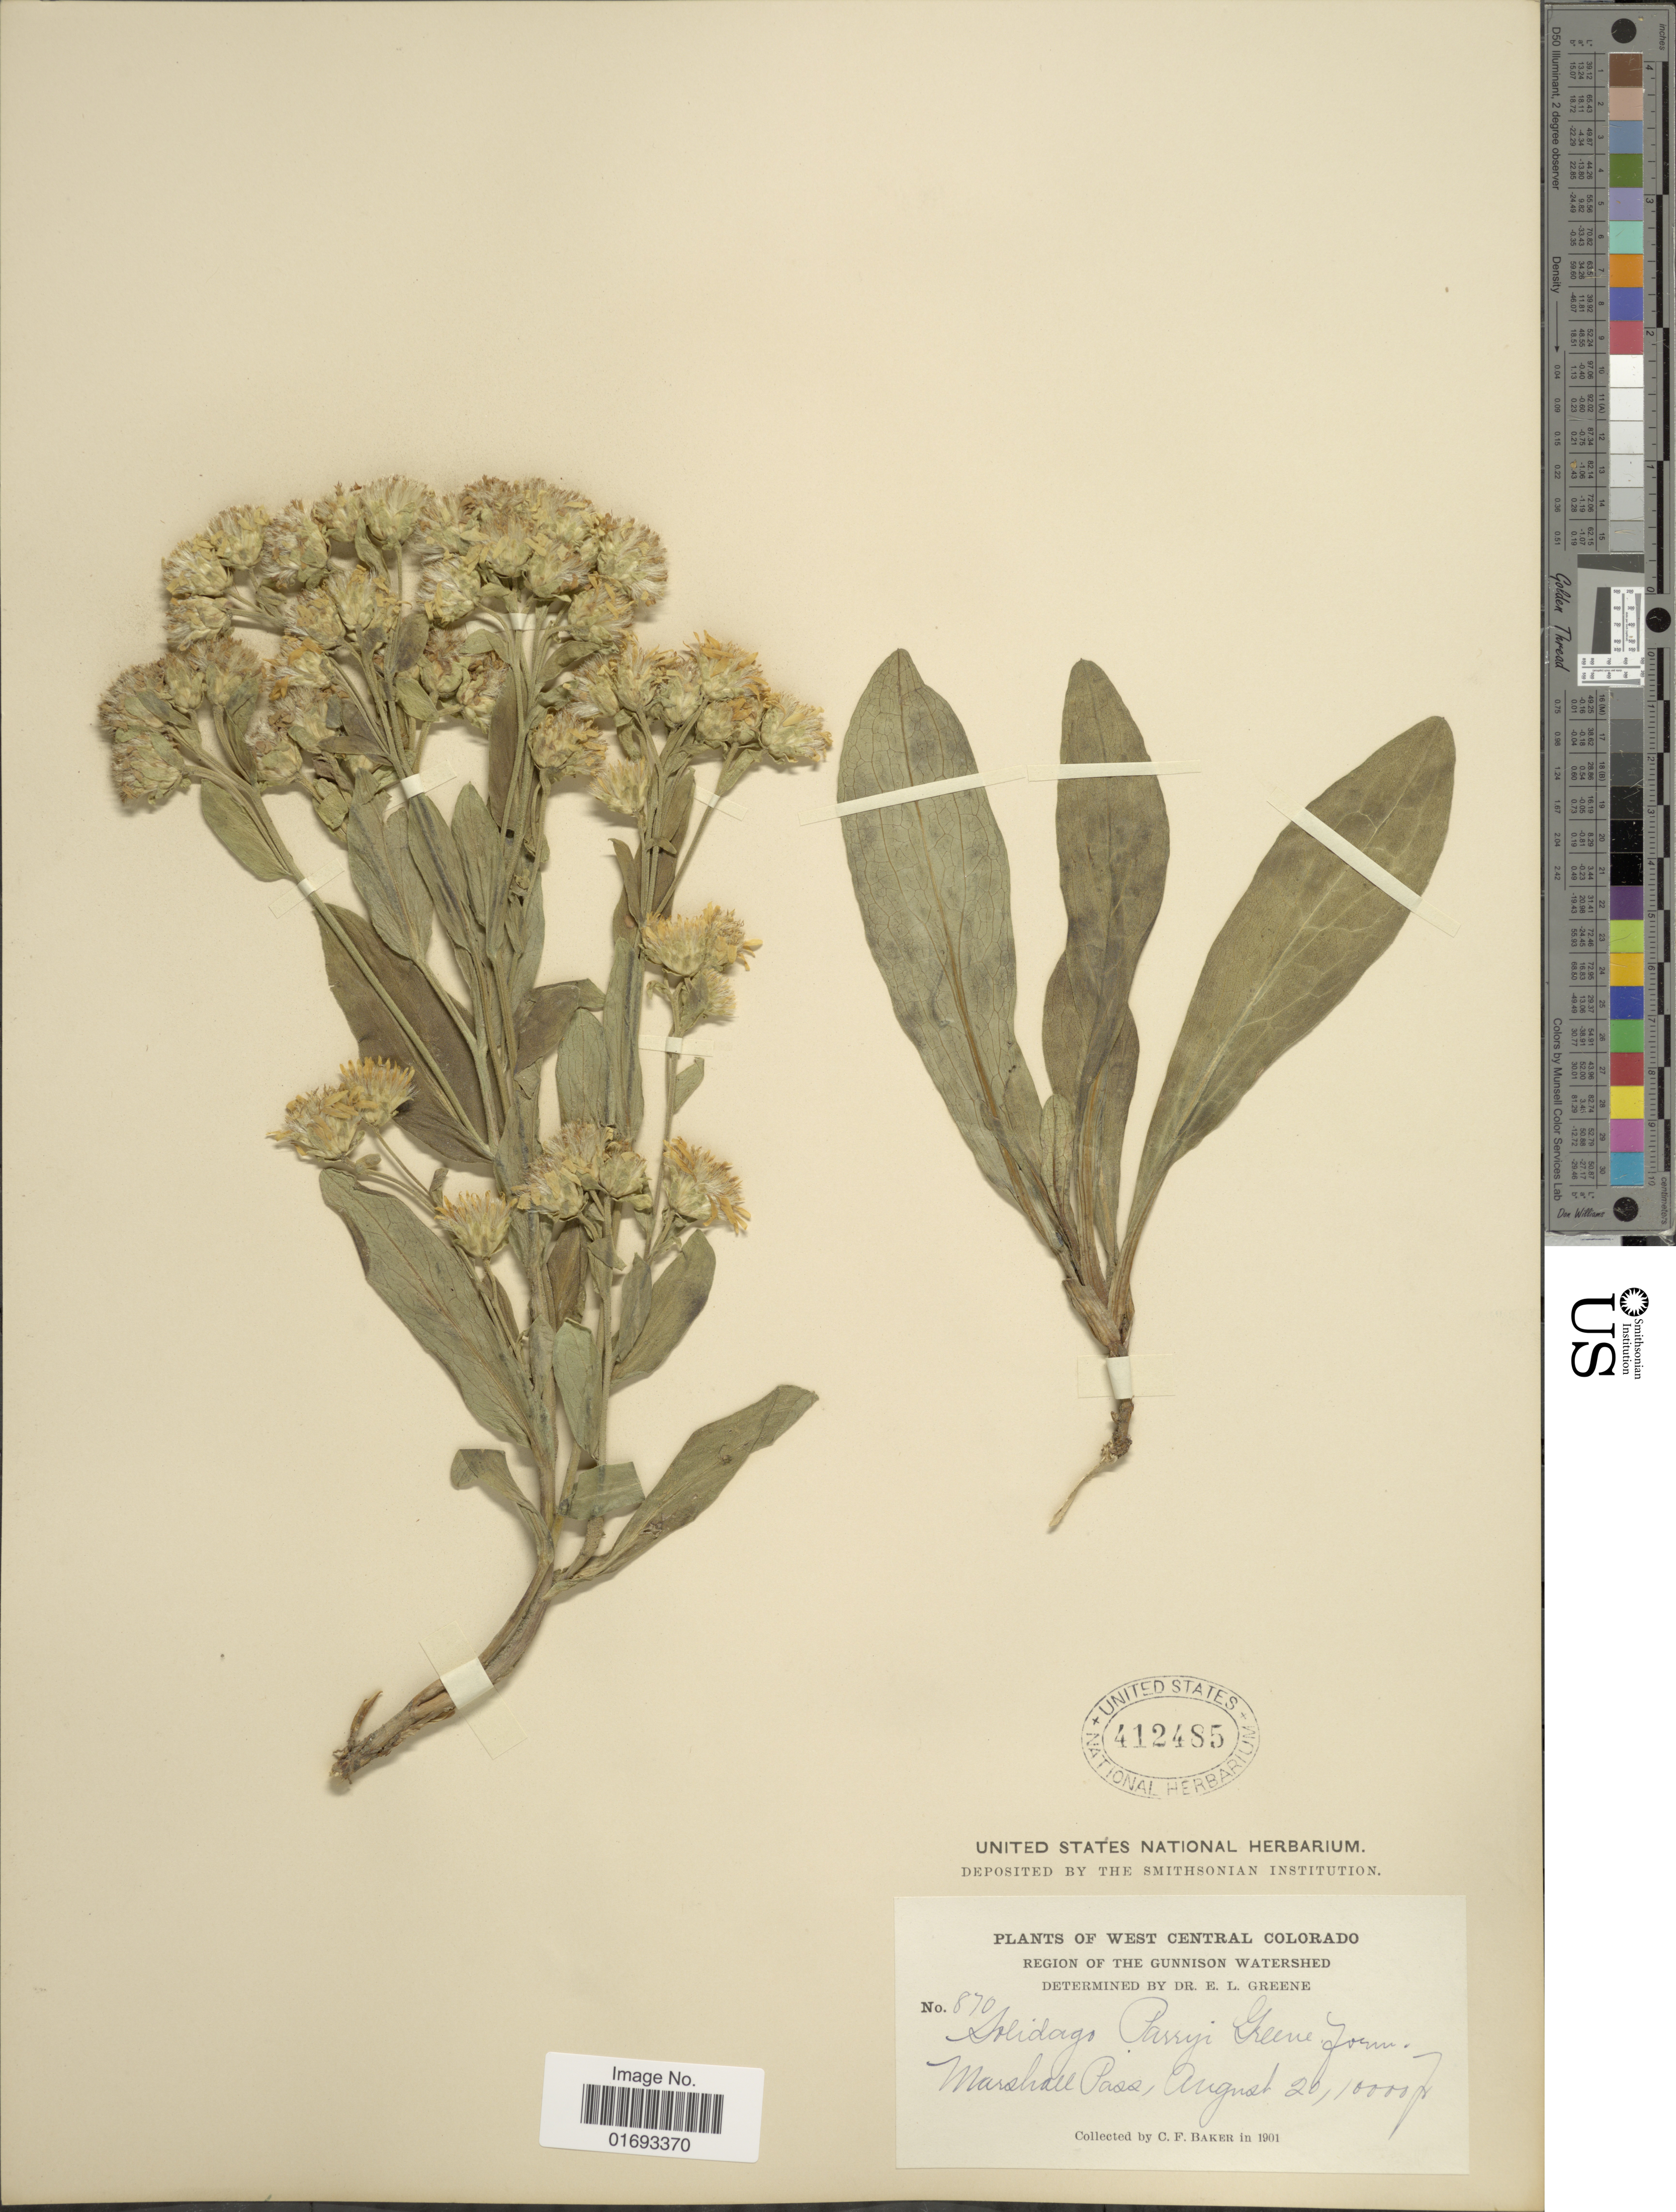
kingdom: Plantae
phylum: Tracheophyta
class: Magnoliopsida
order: Asterales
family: Asteraceae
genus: Oreochrysum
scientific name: Oreochrysum parryi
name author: (A. Gray) Rydb.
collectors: C. F. Baker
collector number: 870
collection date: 1901-08-20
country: United States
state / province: Colorado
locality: West Central Colorado, region of the Gunnison Watershed, Marshall Pass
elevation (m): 3048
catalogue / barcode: US 412485